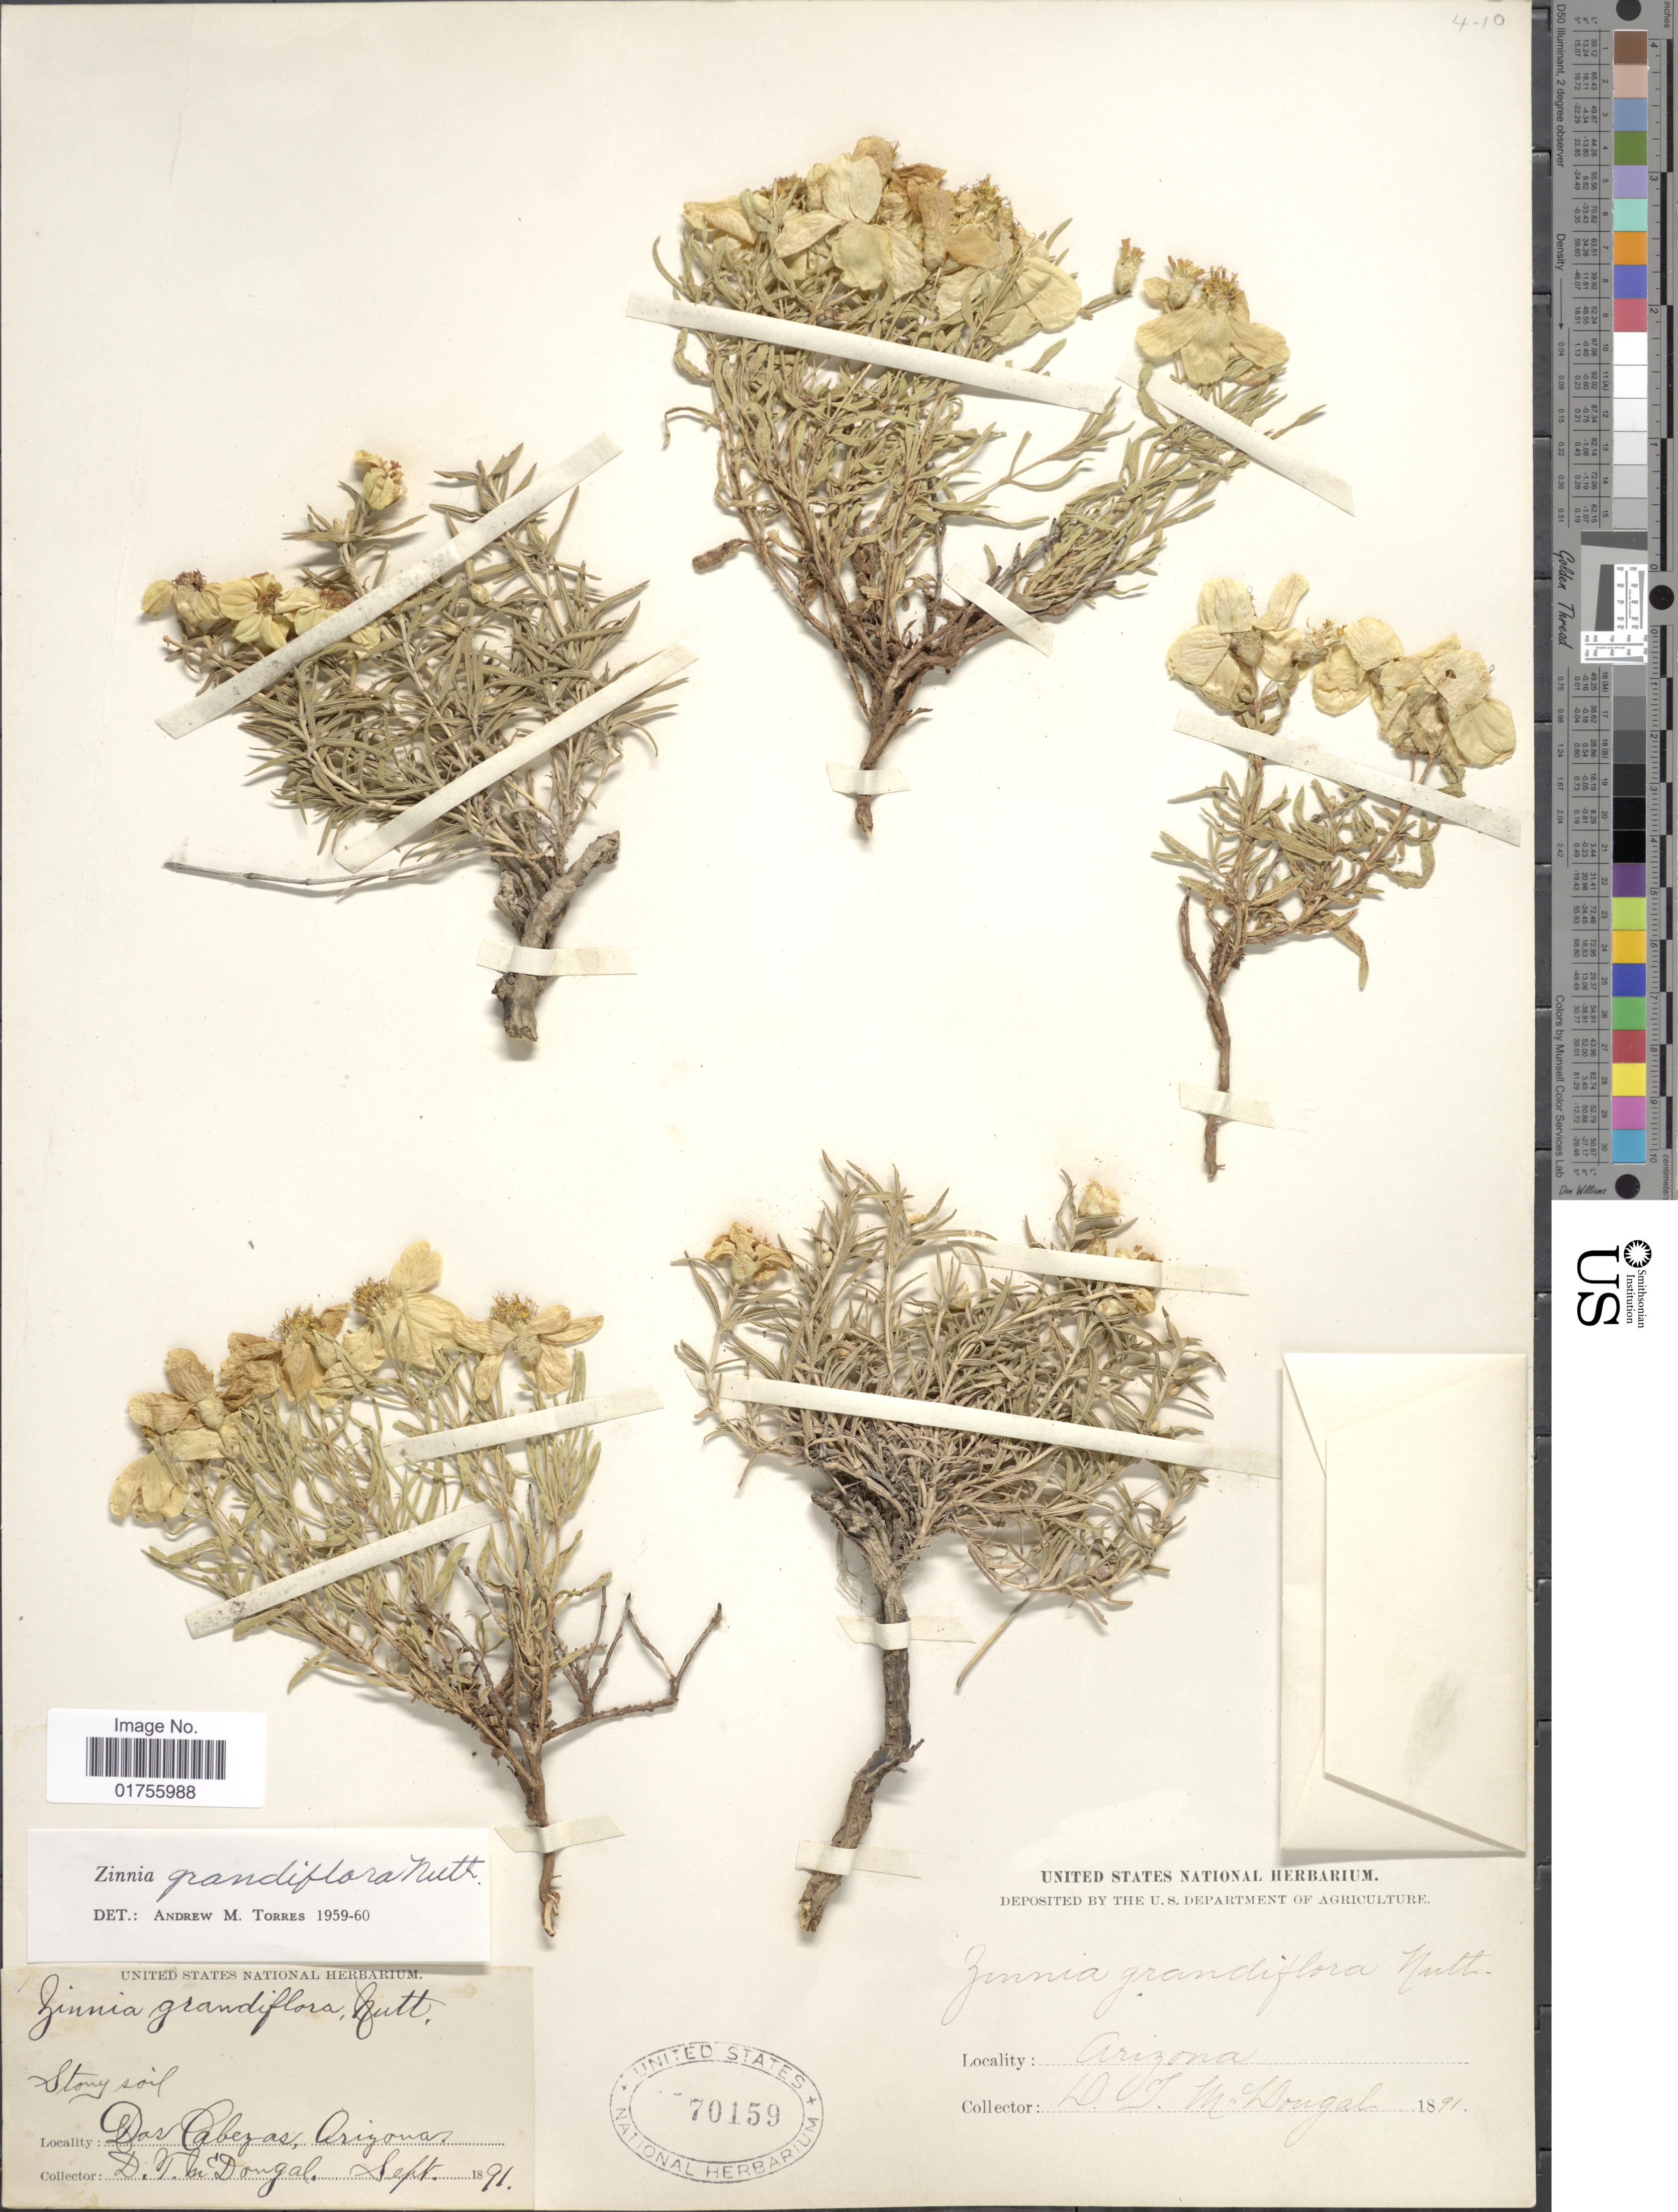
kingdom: Plantae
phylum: Tracheophyta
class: Magnoliopsida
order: Asterales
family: Asteraceae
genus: Zinnia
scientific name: Zinnia grandiflora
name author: Nutt.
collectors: D. McDougal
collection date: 1891-09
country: United States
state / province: Arizona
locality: Das Cabezas, Arizonas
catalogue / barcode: US 70159